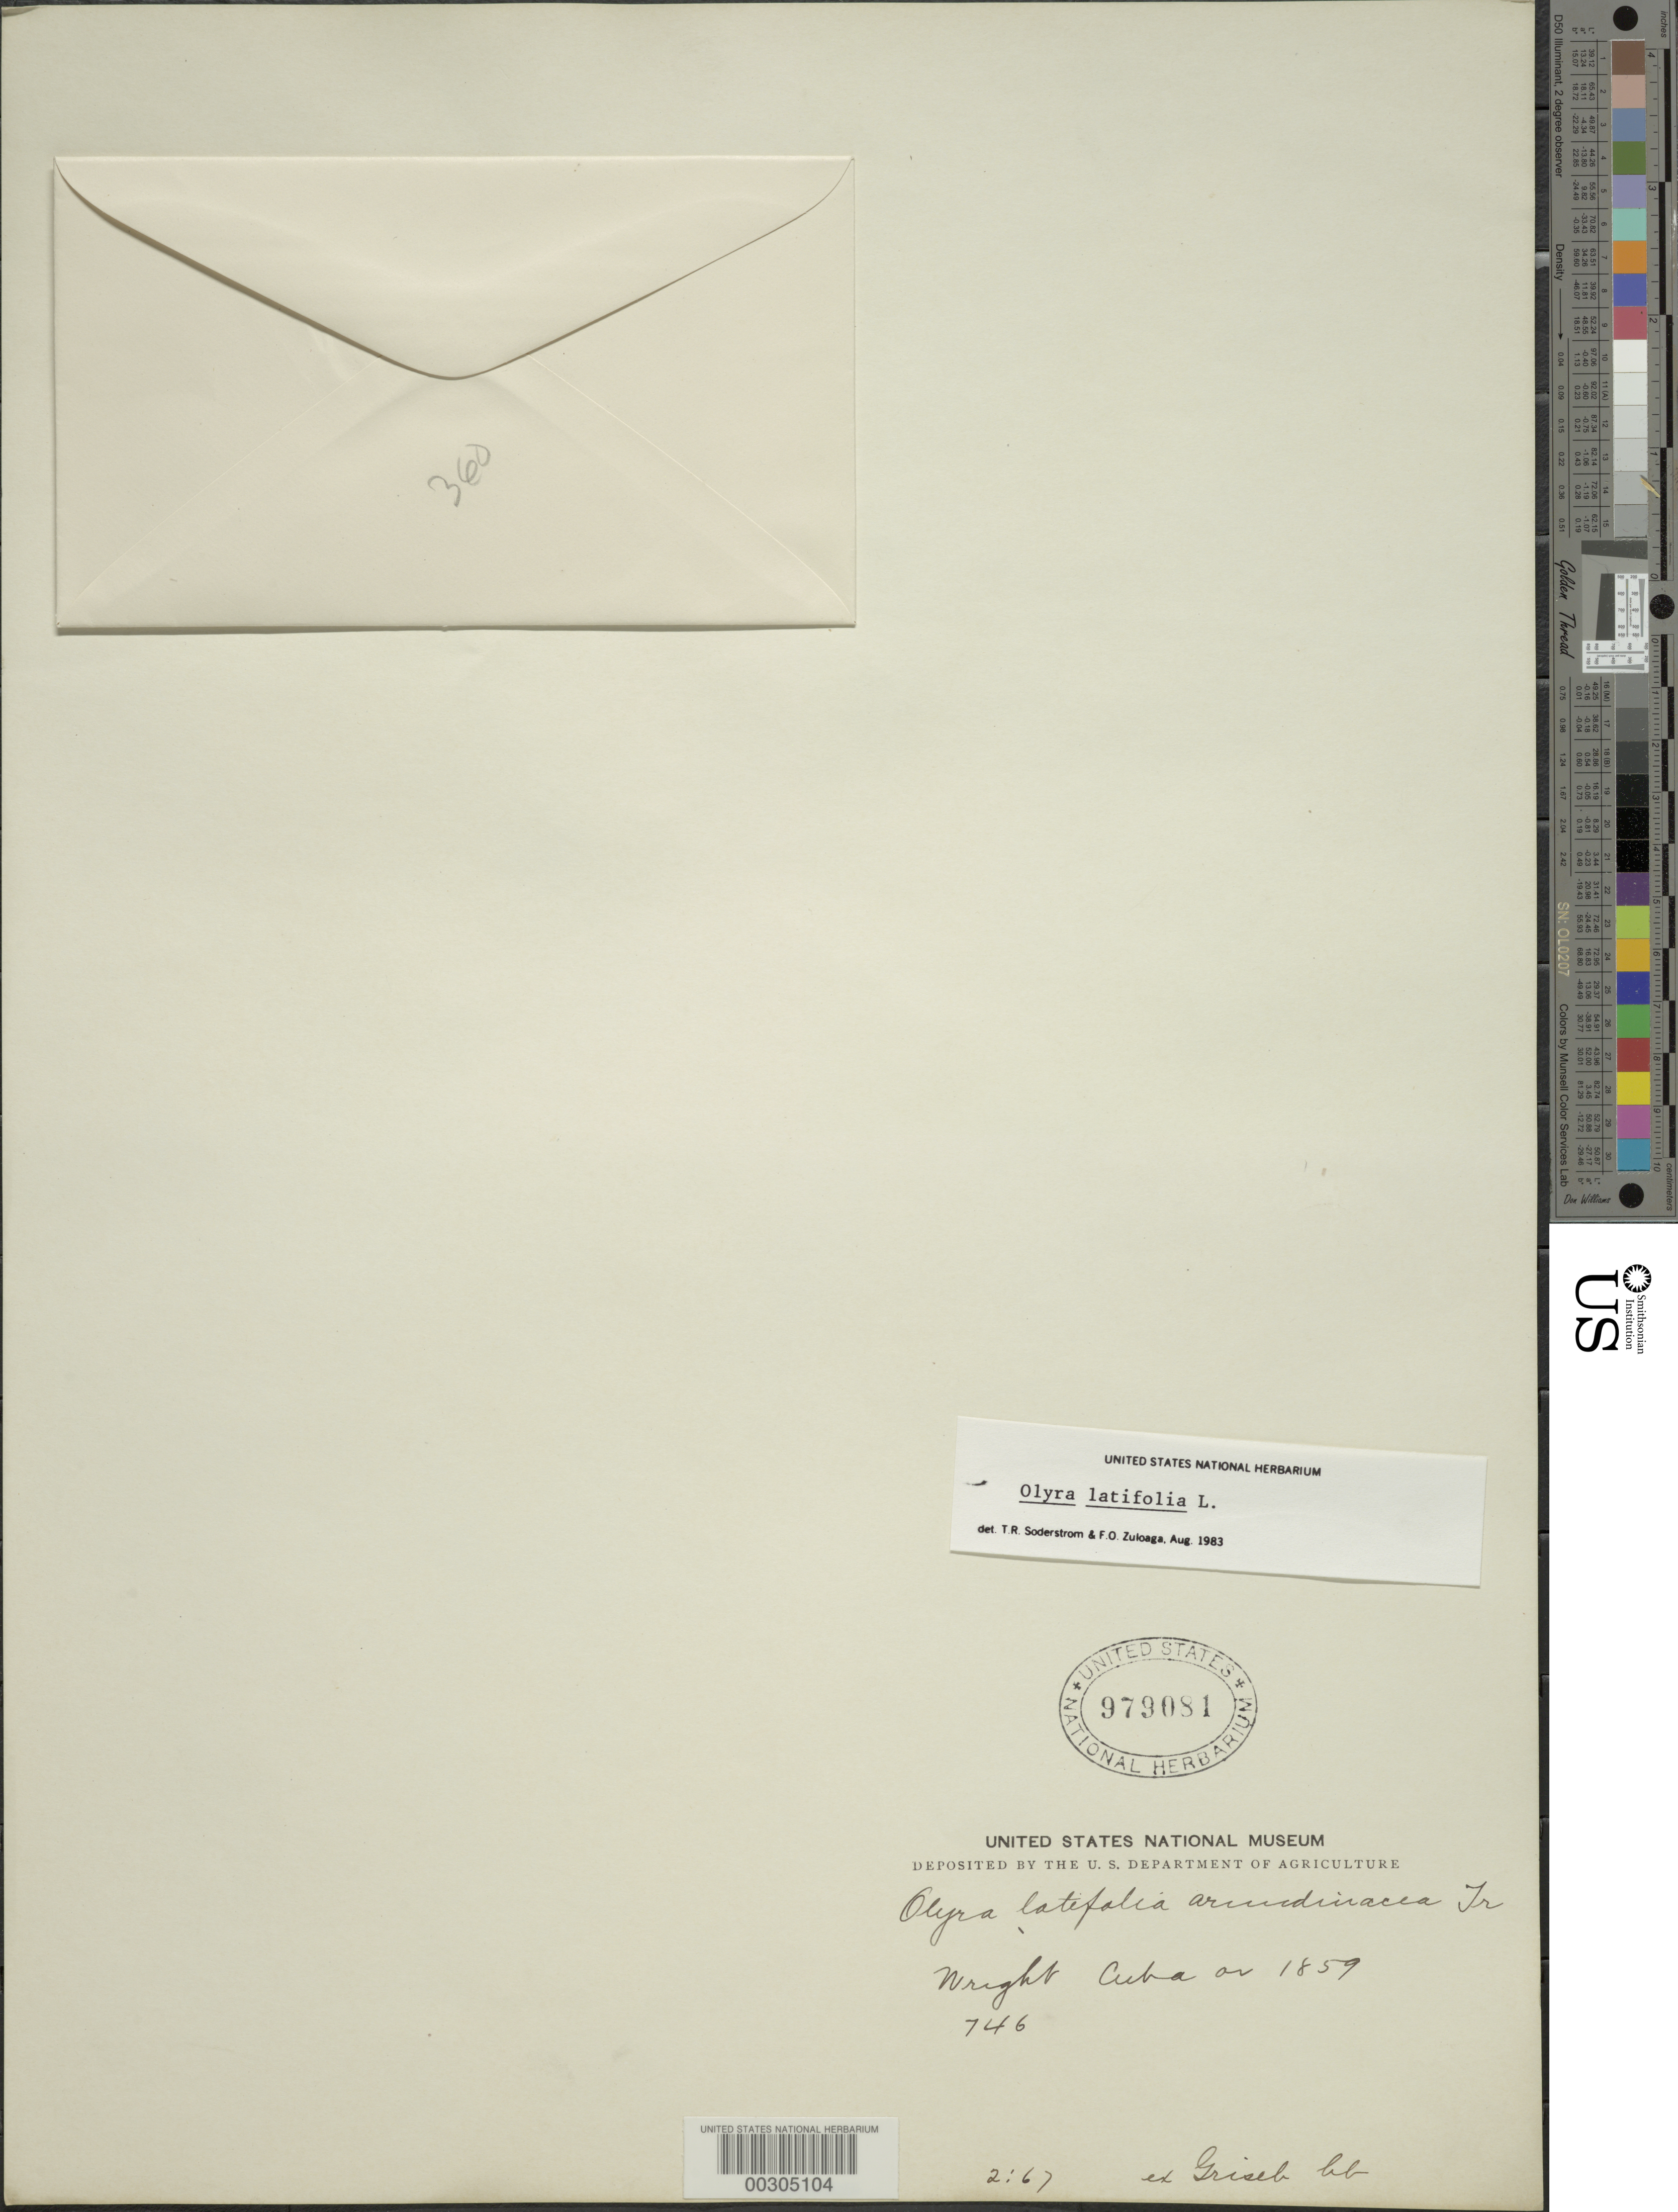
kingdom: Plantae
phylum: Tracheophyta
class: Liliopsida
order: Poales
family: Poaceae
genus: Olyra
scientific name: Olyra latifolia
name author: L.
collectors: C. Wright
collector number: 746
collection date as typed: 1859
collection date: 1859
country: Cuba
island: Greater Antilles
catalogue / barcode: US 979081